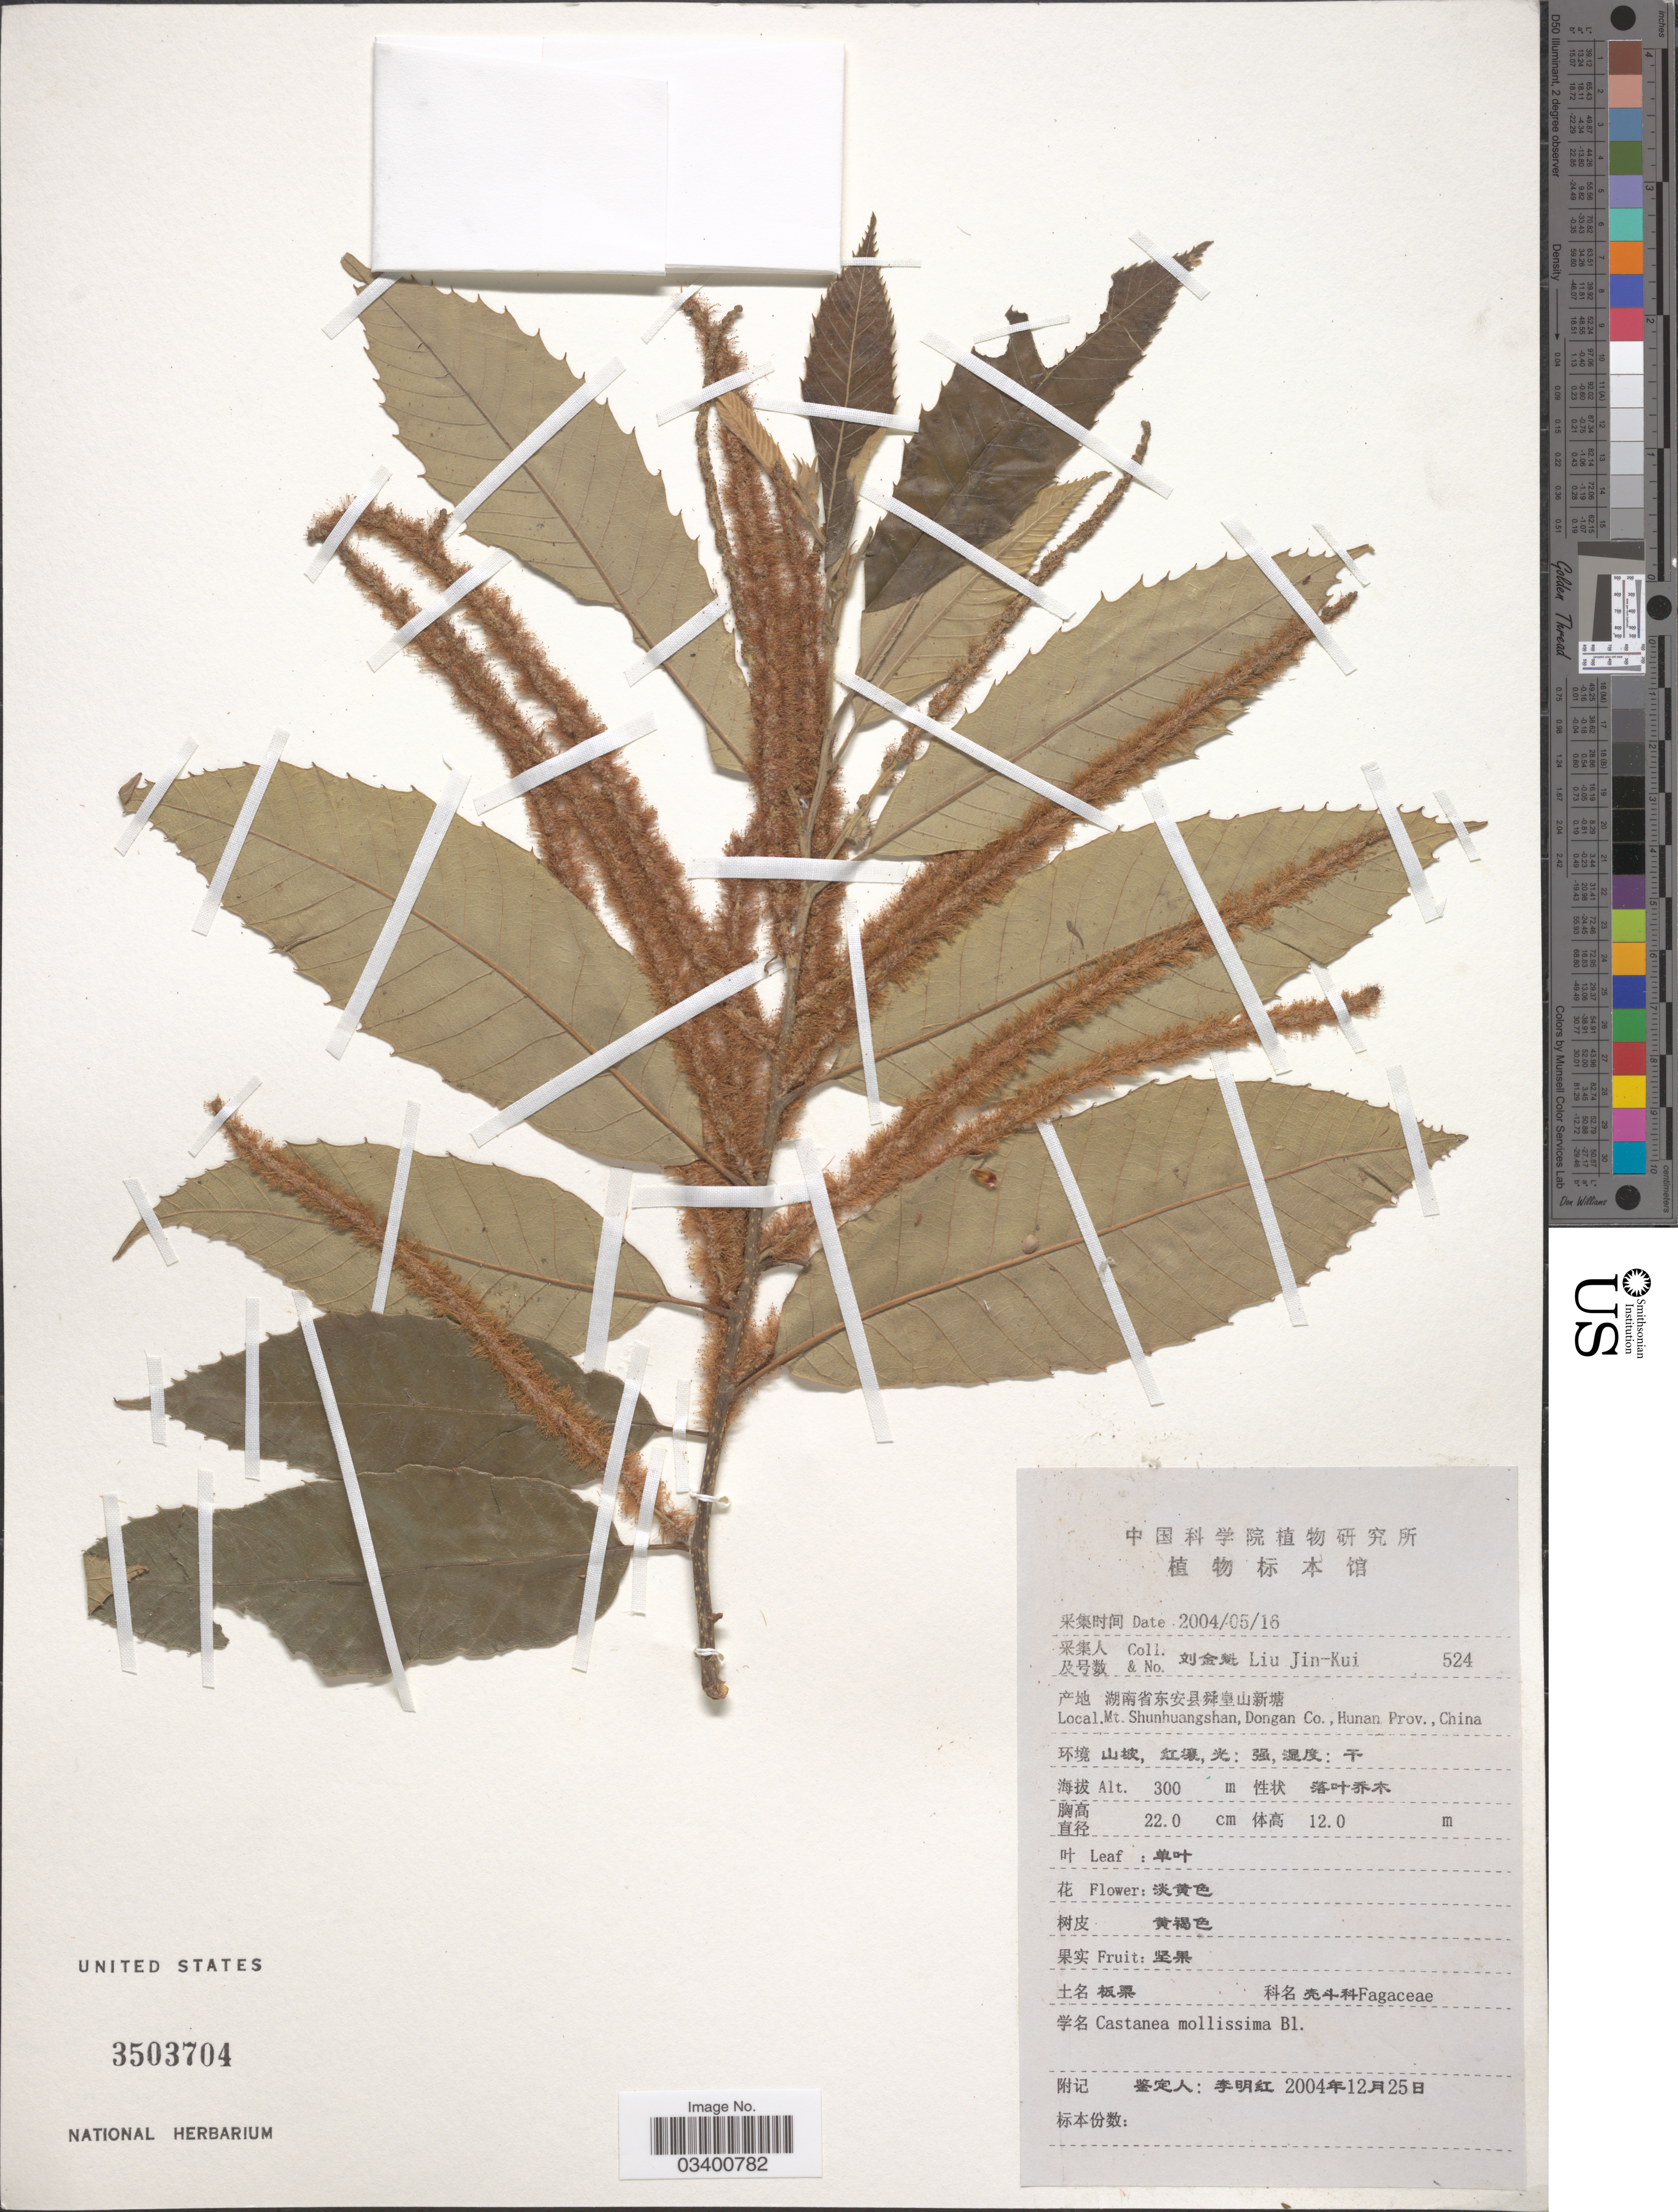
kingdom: Plantae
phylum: Tracheophyta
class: Magnoliopsida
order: Fagales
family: Fagaceae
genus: Castanea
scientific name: Castanea mollissima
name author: Blume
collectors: Liu Jin-Kui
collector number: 524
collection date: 2004-05-16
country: China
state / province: Hunan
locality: Mt. Shunhuangshan, Dongan Co.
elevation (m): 300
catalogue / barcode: US 3503704